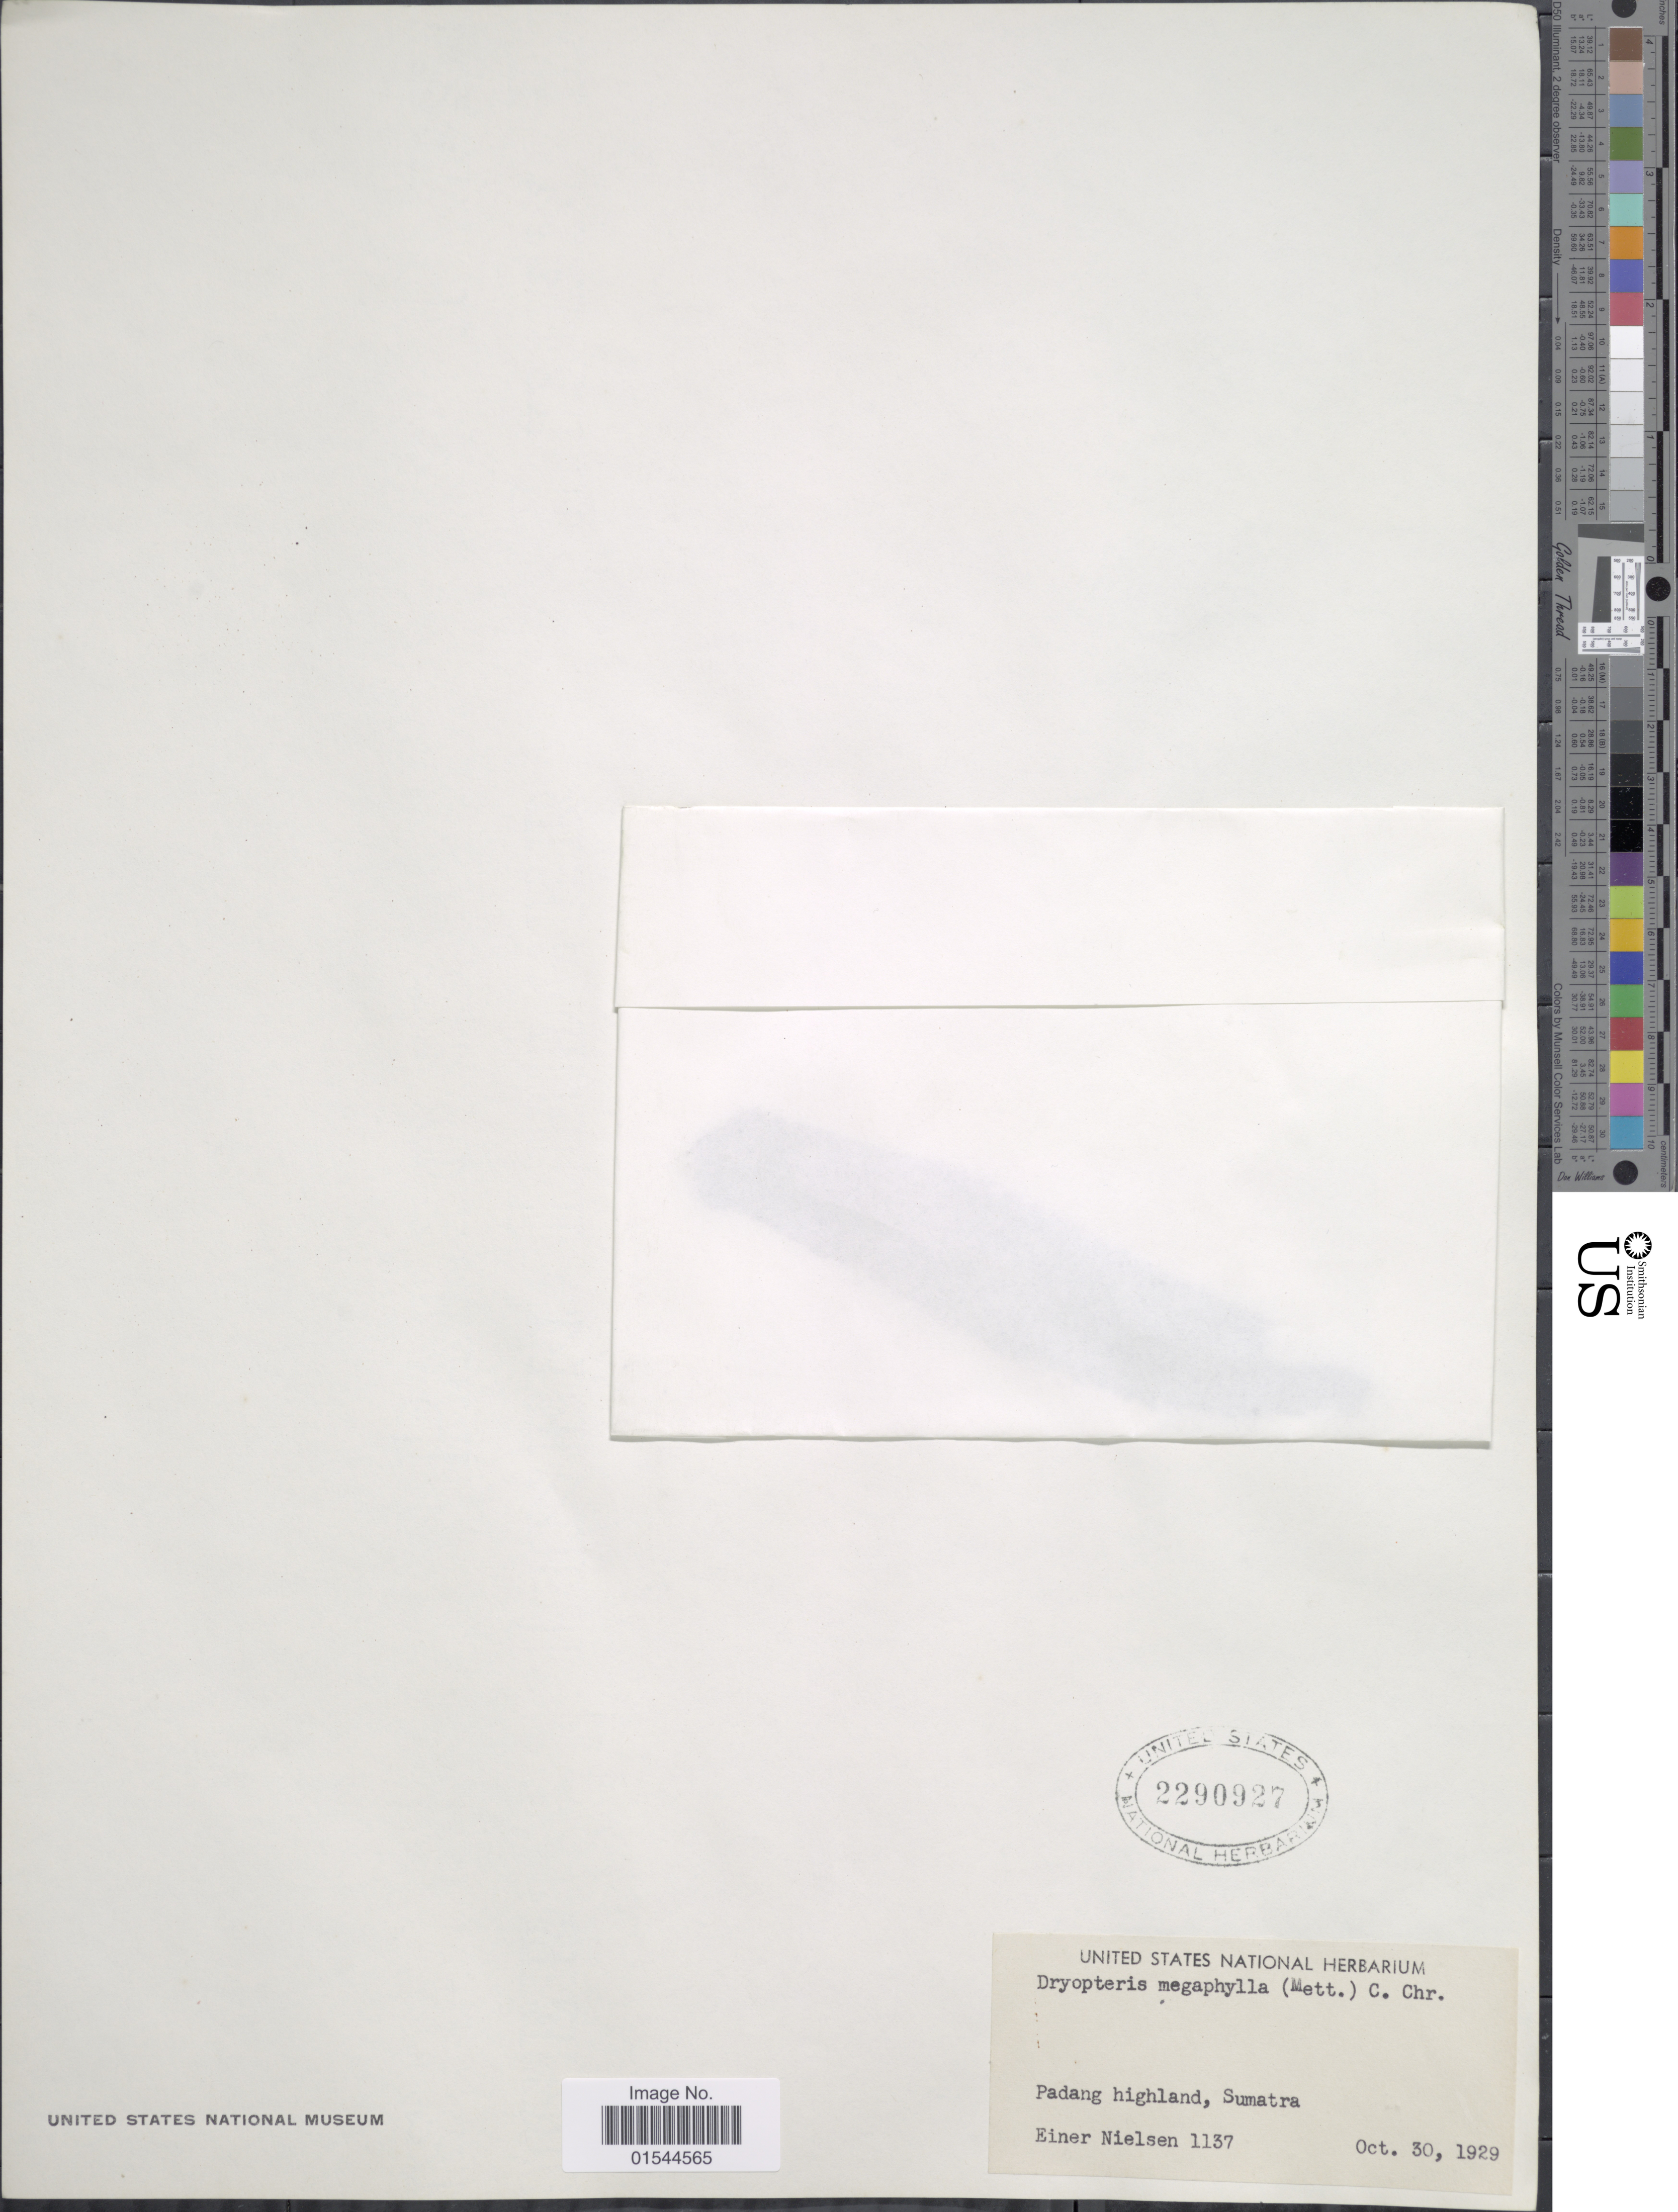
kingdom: Plantae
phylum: Tracheophyta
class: Polypodiopsida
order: Polypodiales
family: Thelypteridaceae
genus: Pneumatopteris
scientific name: Pneumatopteris pennigera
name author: (G. Forst.) Holttum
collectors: E. Nielsen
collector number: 1137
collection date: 1929-10-30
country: Indonesia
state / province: Sumatra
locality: Padang Highland, Sumatra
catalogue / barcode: US 2290927